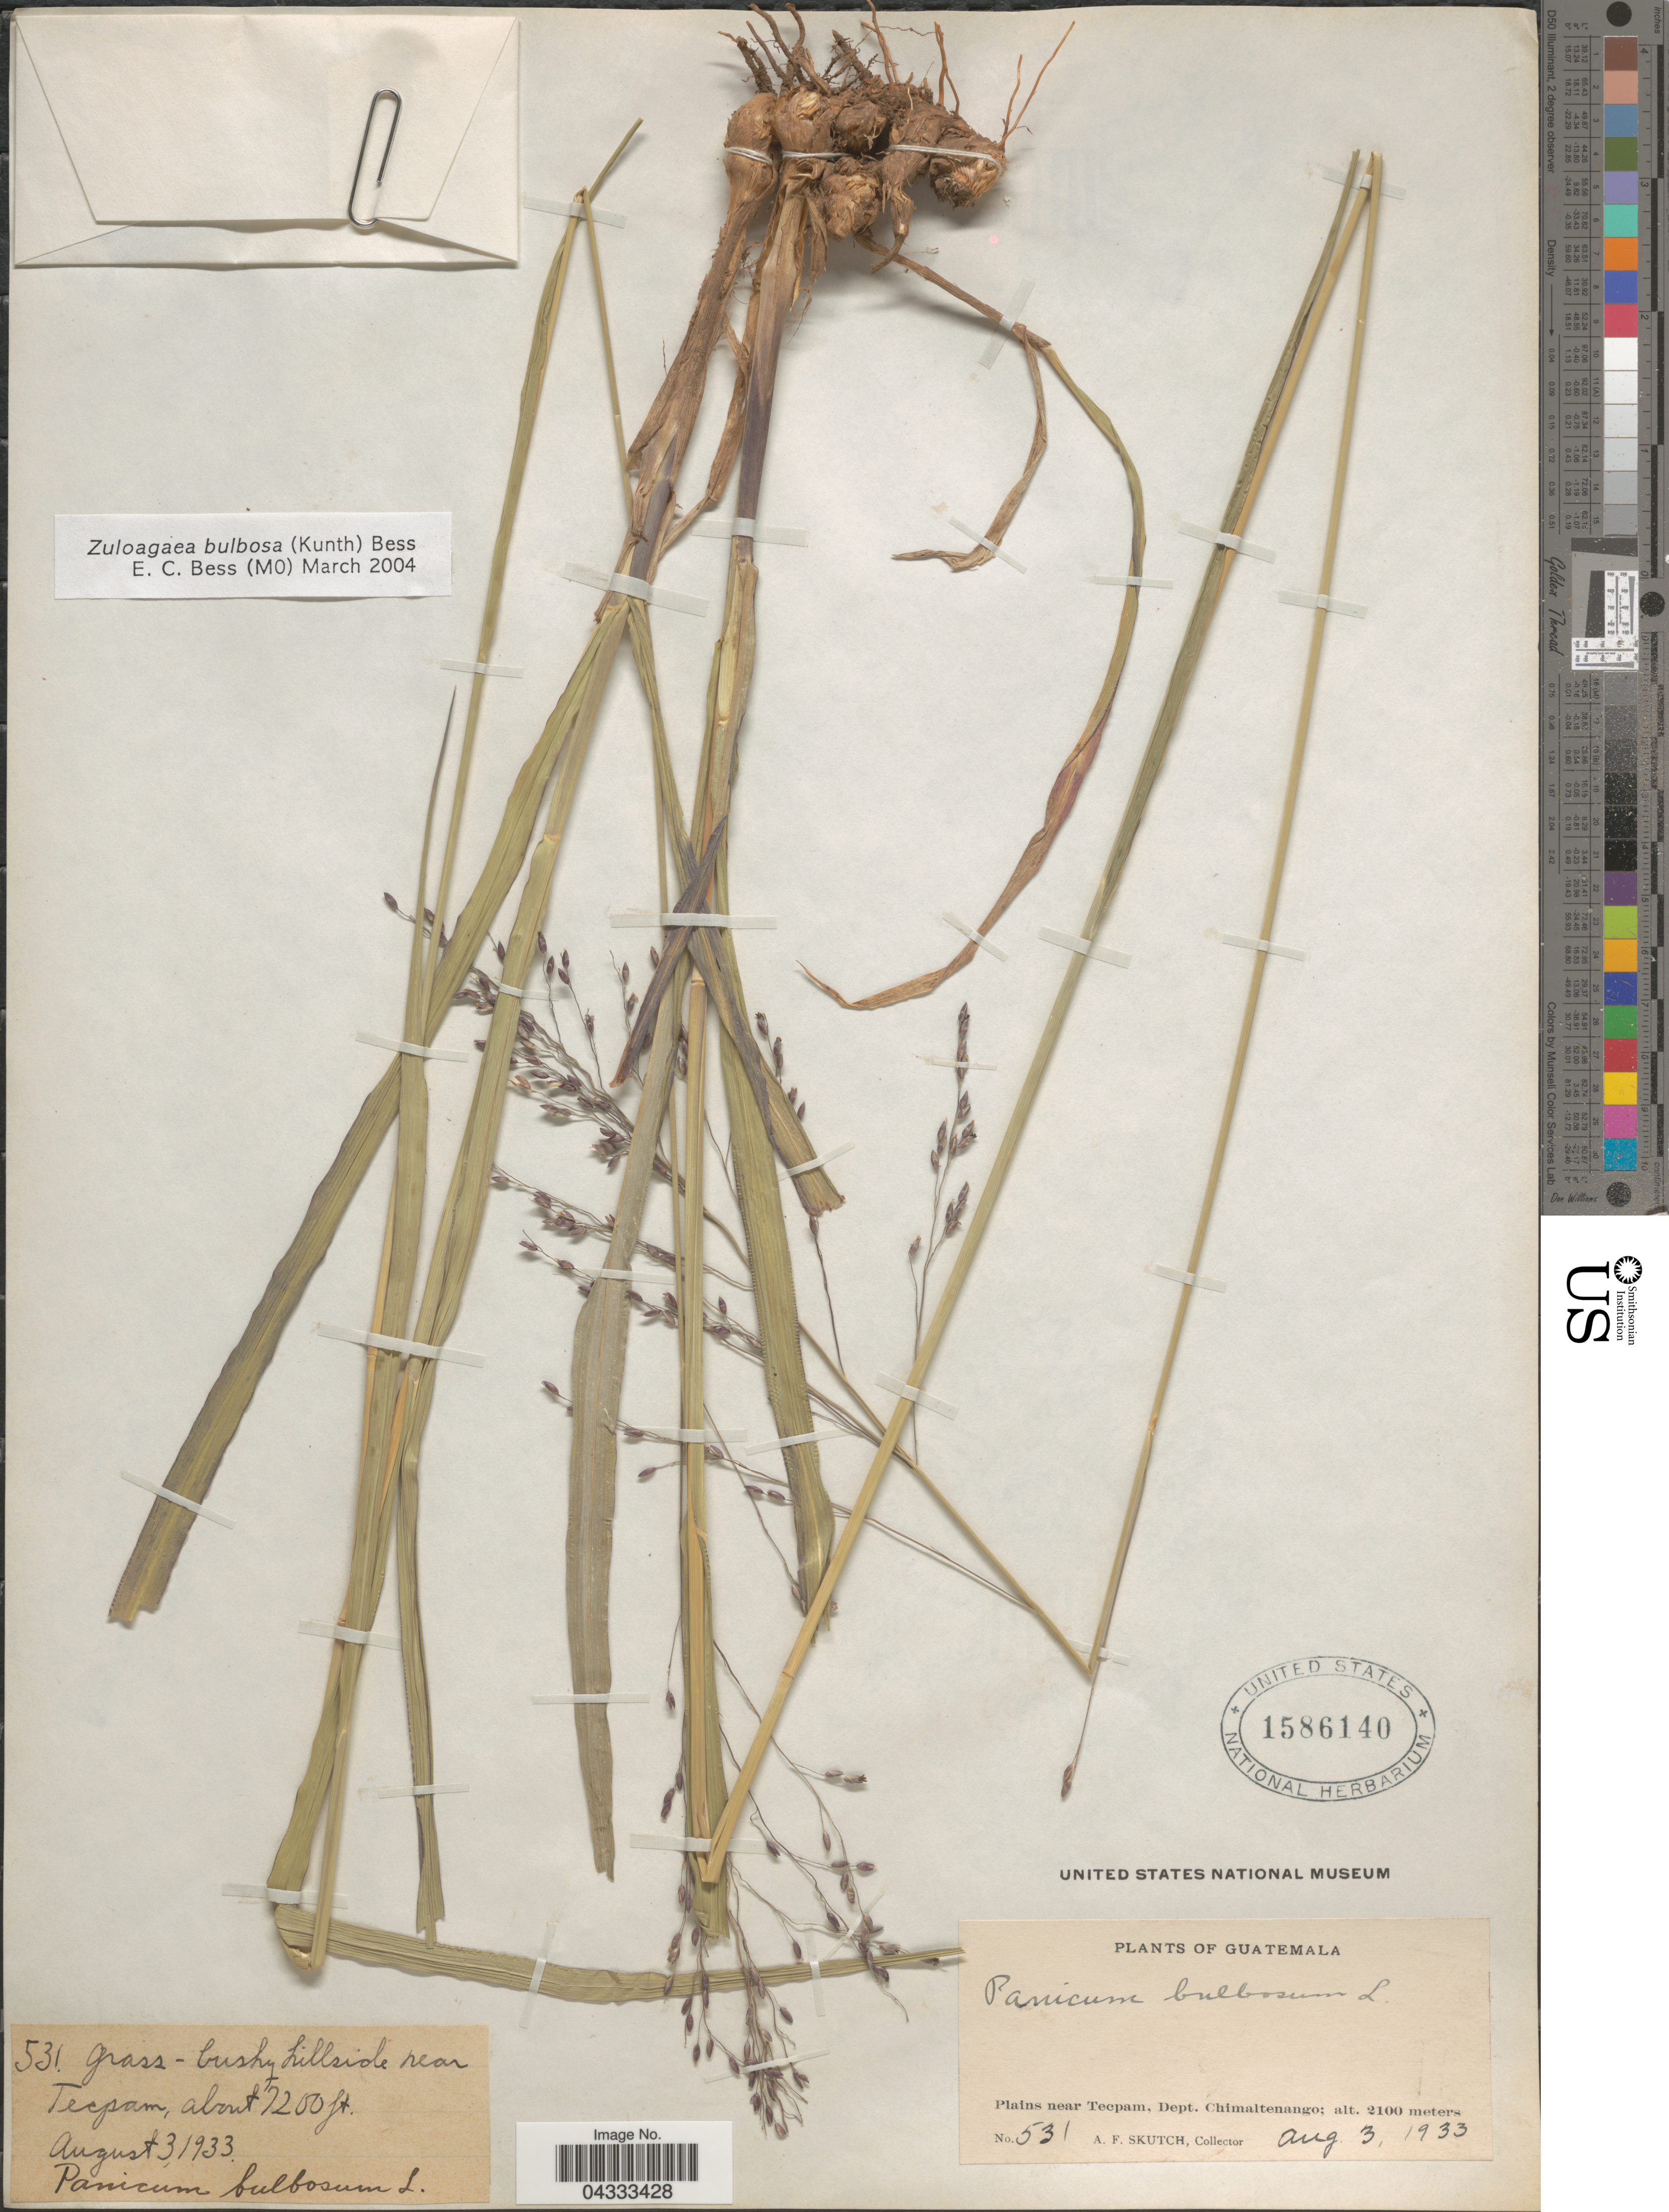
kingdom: Plantae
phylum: Tracheophyta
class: Liliopsida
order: Poales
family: Poaceae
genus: Zuloagaea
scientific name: Zuloagaea bulbosa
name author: (Kunth) E. Bess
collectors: A. F. Skutch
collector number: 531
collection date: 1933-08-03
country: Guatemala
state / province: Chimaltenango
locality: Grass-bushy hillside near Tecpam, Dept. Chimaltenango.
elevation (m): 2195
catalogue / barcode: US 1586140